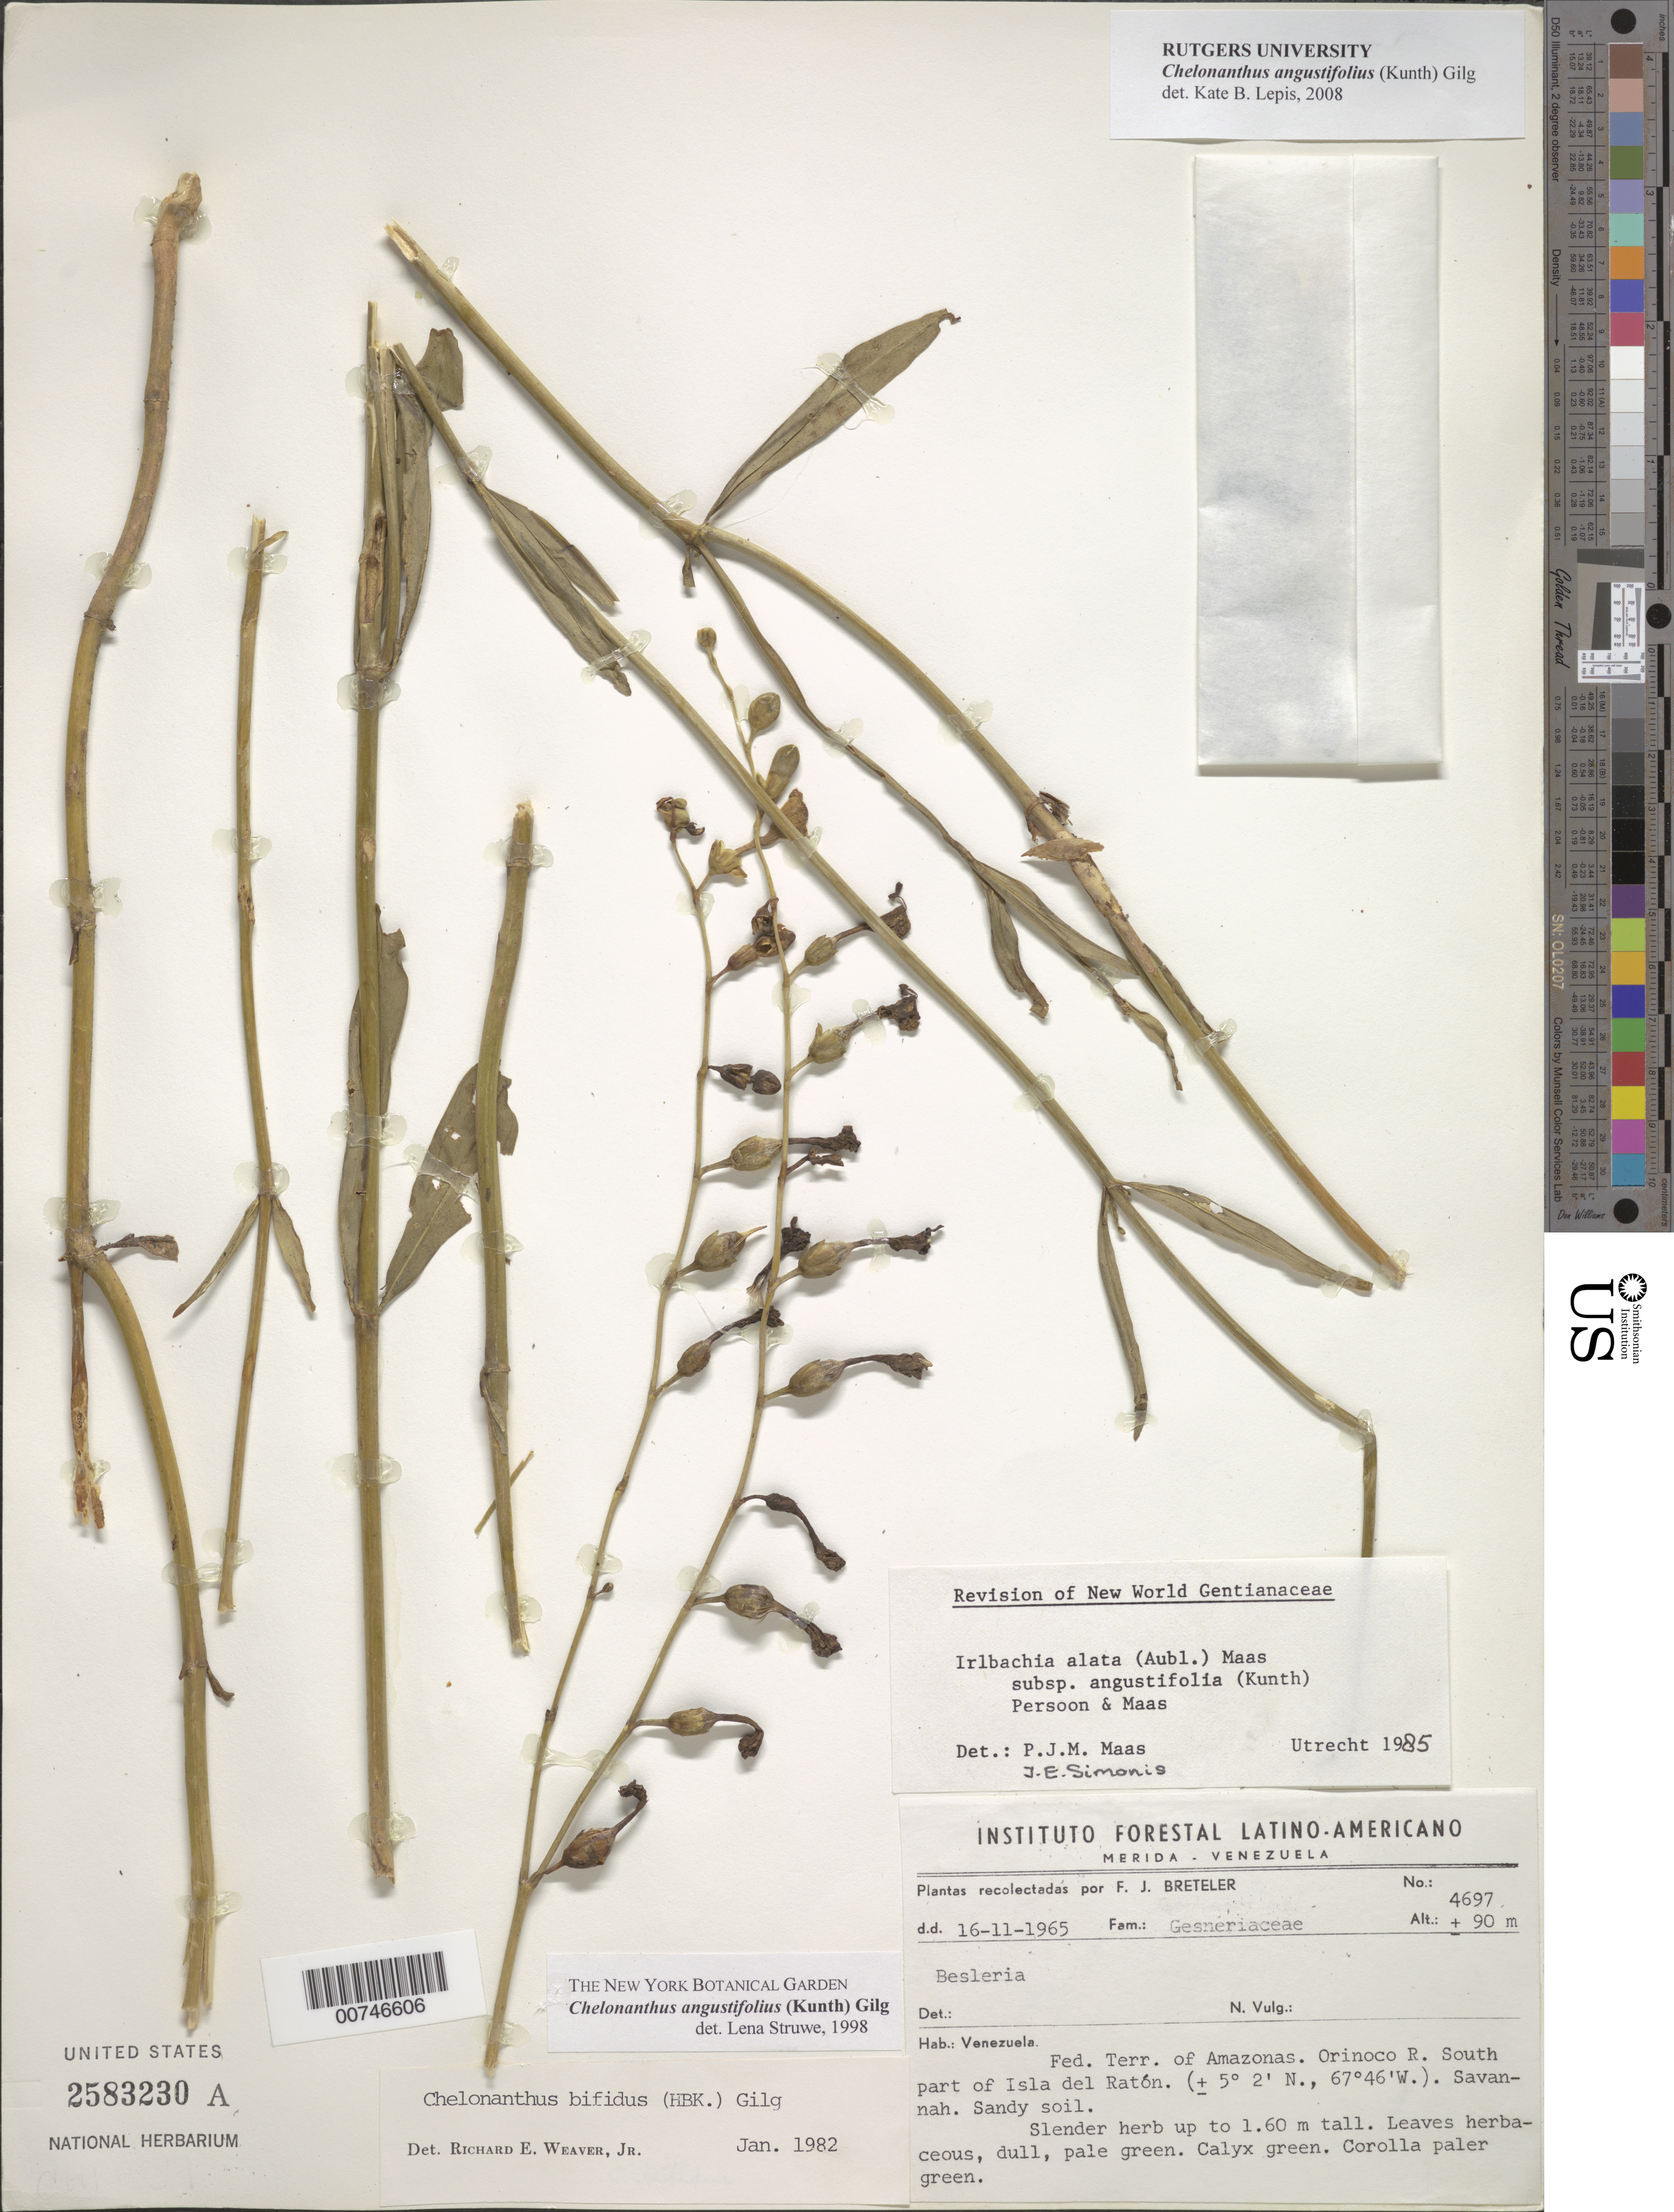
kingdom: Plantae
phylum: Tracheophyta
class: Magnoliopsida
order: Gentianales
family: Gentianaceae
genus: Chelonanthus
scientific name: Chelonanthus angustifolius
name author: (Kunth) Gilg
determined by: Struwe, L.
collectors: F. J. Breteler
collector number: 4697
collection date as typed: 16-Nov-65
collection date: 1965-11-16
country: Venezuela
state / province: Amazonas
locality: Orinoco R., southern part of Isla del Raton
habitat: Savanna, sandy soil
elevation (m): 90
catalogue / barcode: US 2583230A